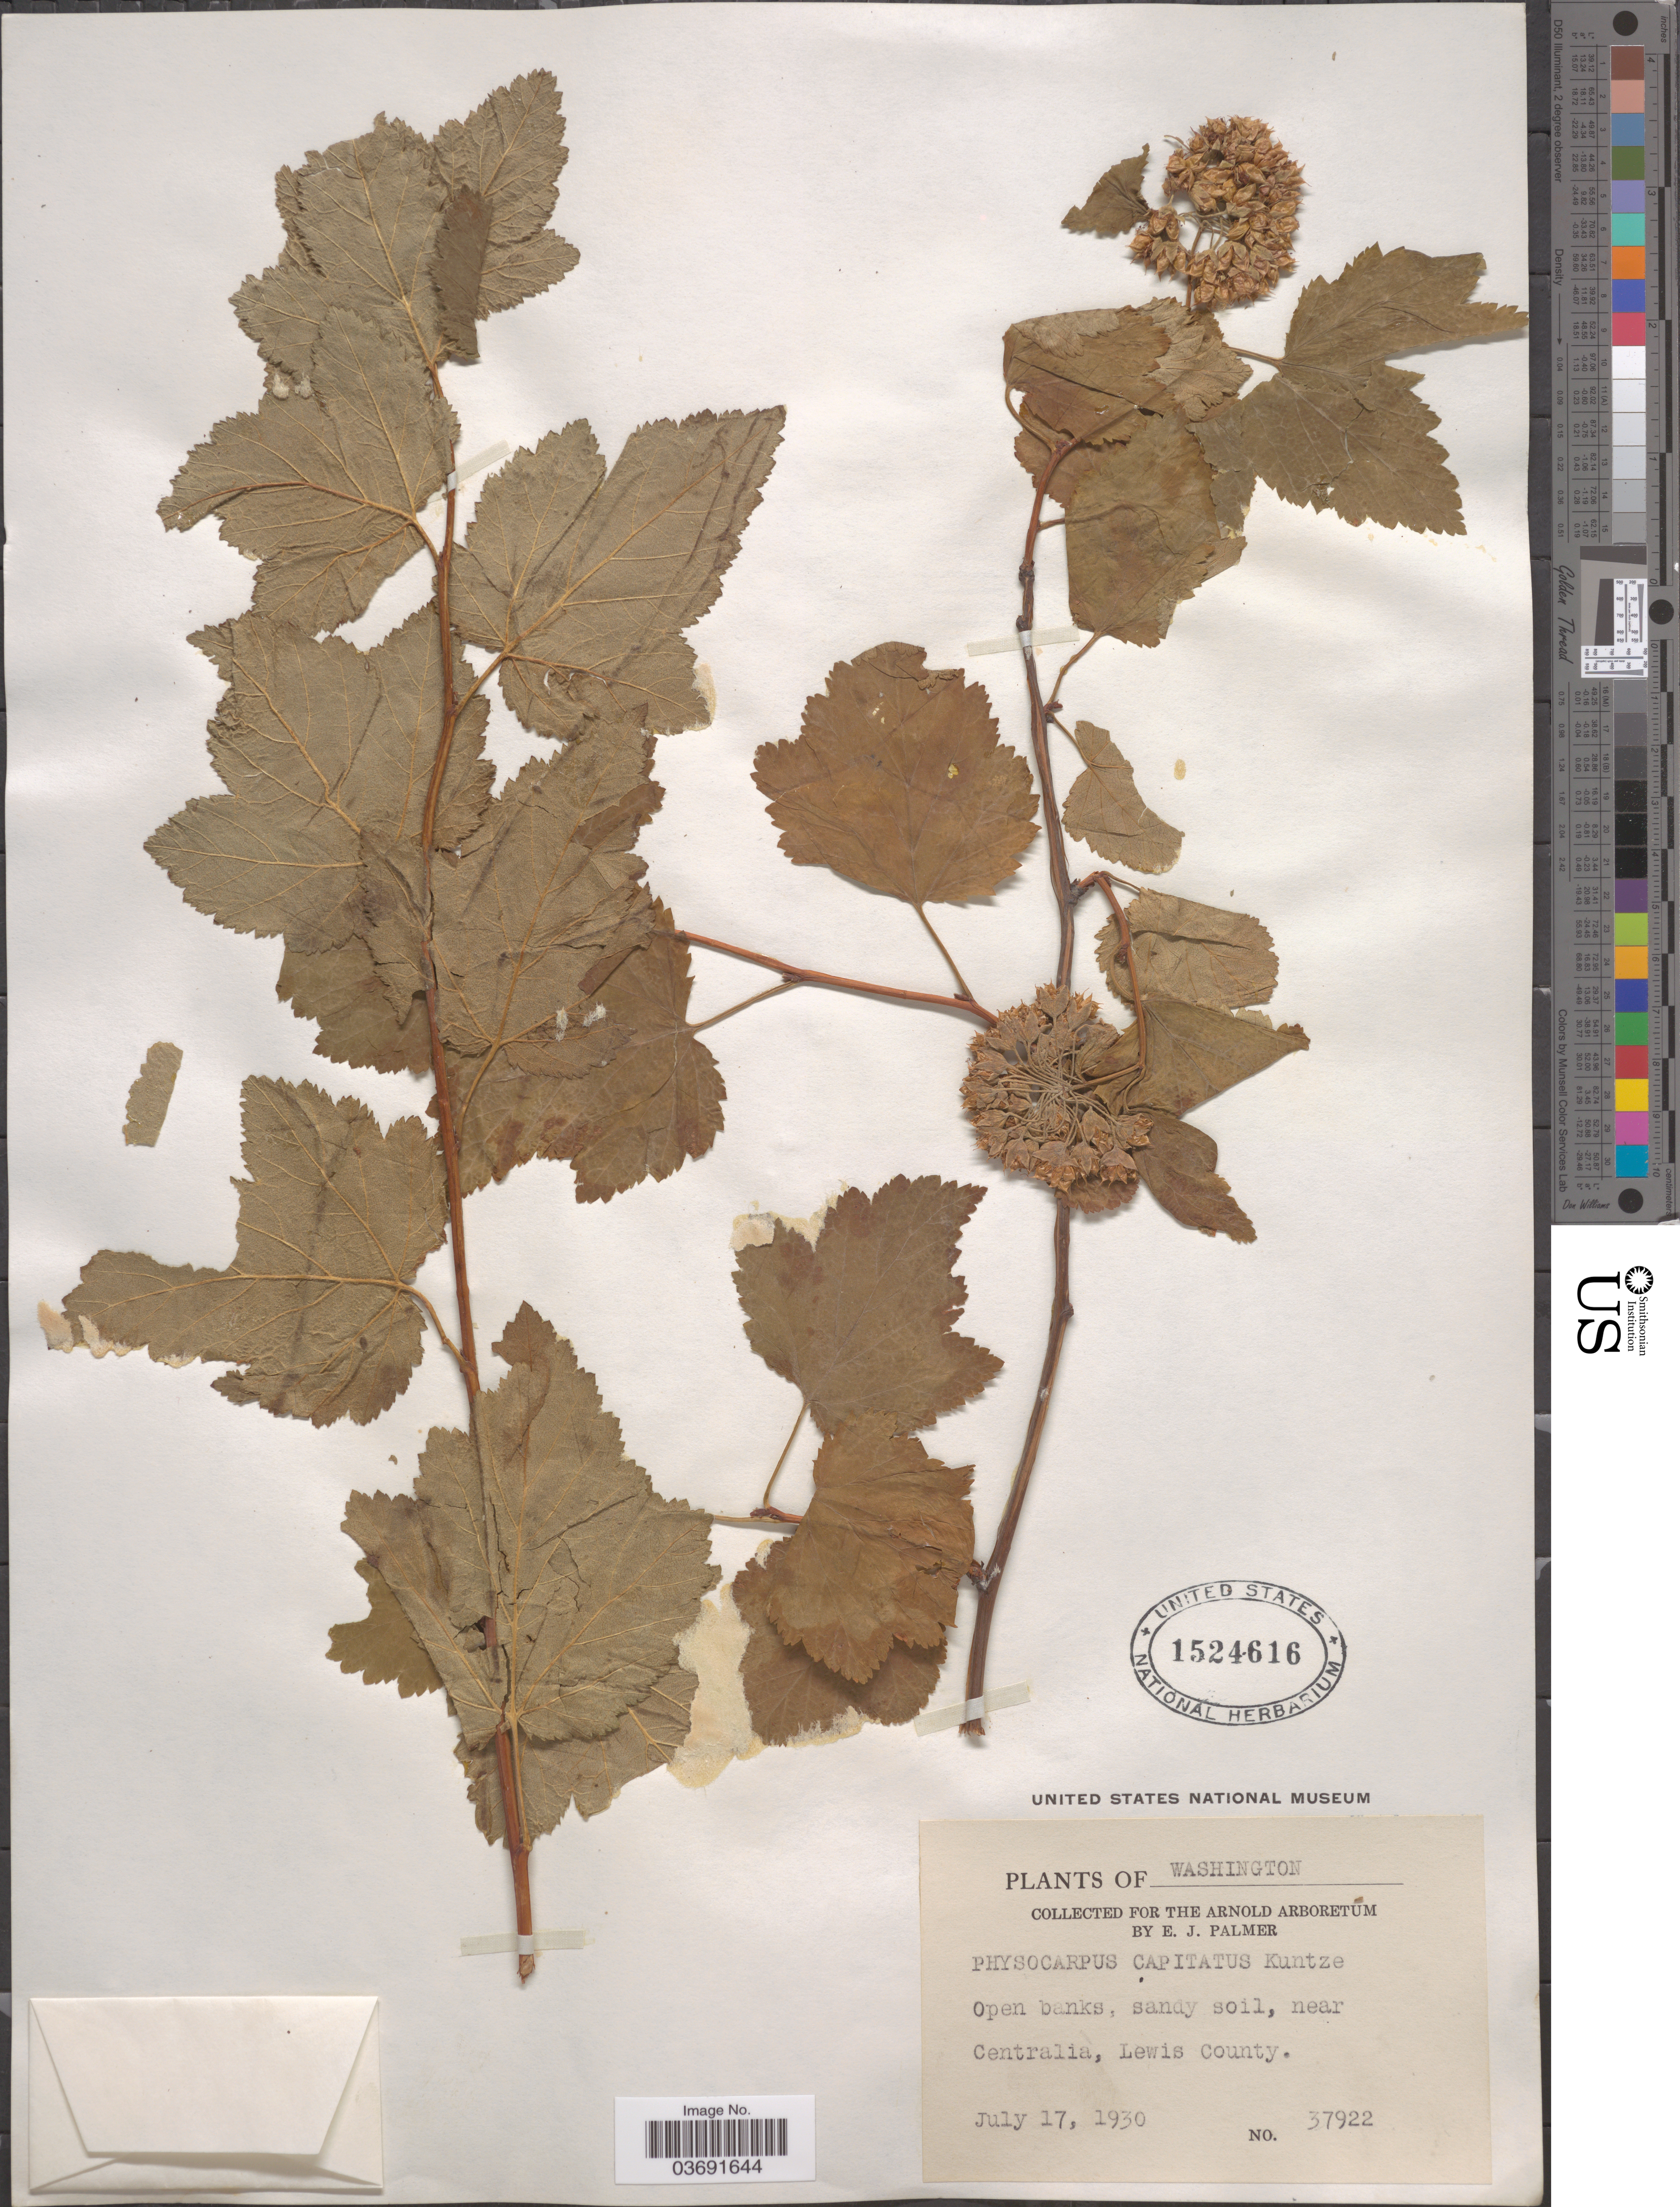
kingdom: Plantae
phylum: Tracheophyta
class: Magnoliopsida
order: Rosales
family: Rosaceae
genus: Physocarpus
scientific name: Physocarpus capitatus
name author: (Pursh) Kuntze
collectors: E. J. Palmer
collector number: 37922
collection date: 1930-07-17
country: United States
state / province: Washington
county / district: Lewis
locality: Near Centralia, Lewis County.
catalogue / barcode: US 1524616